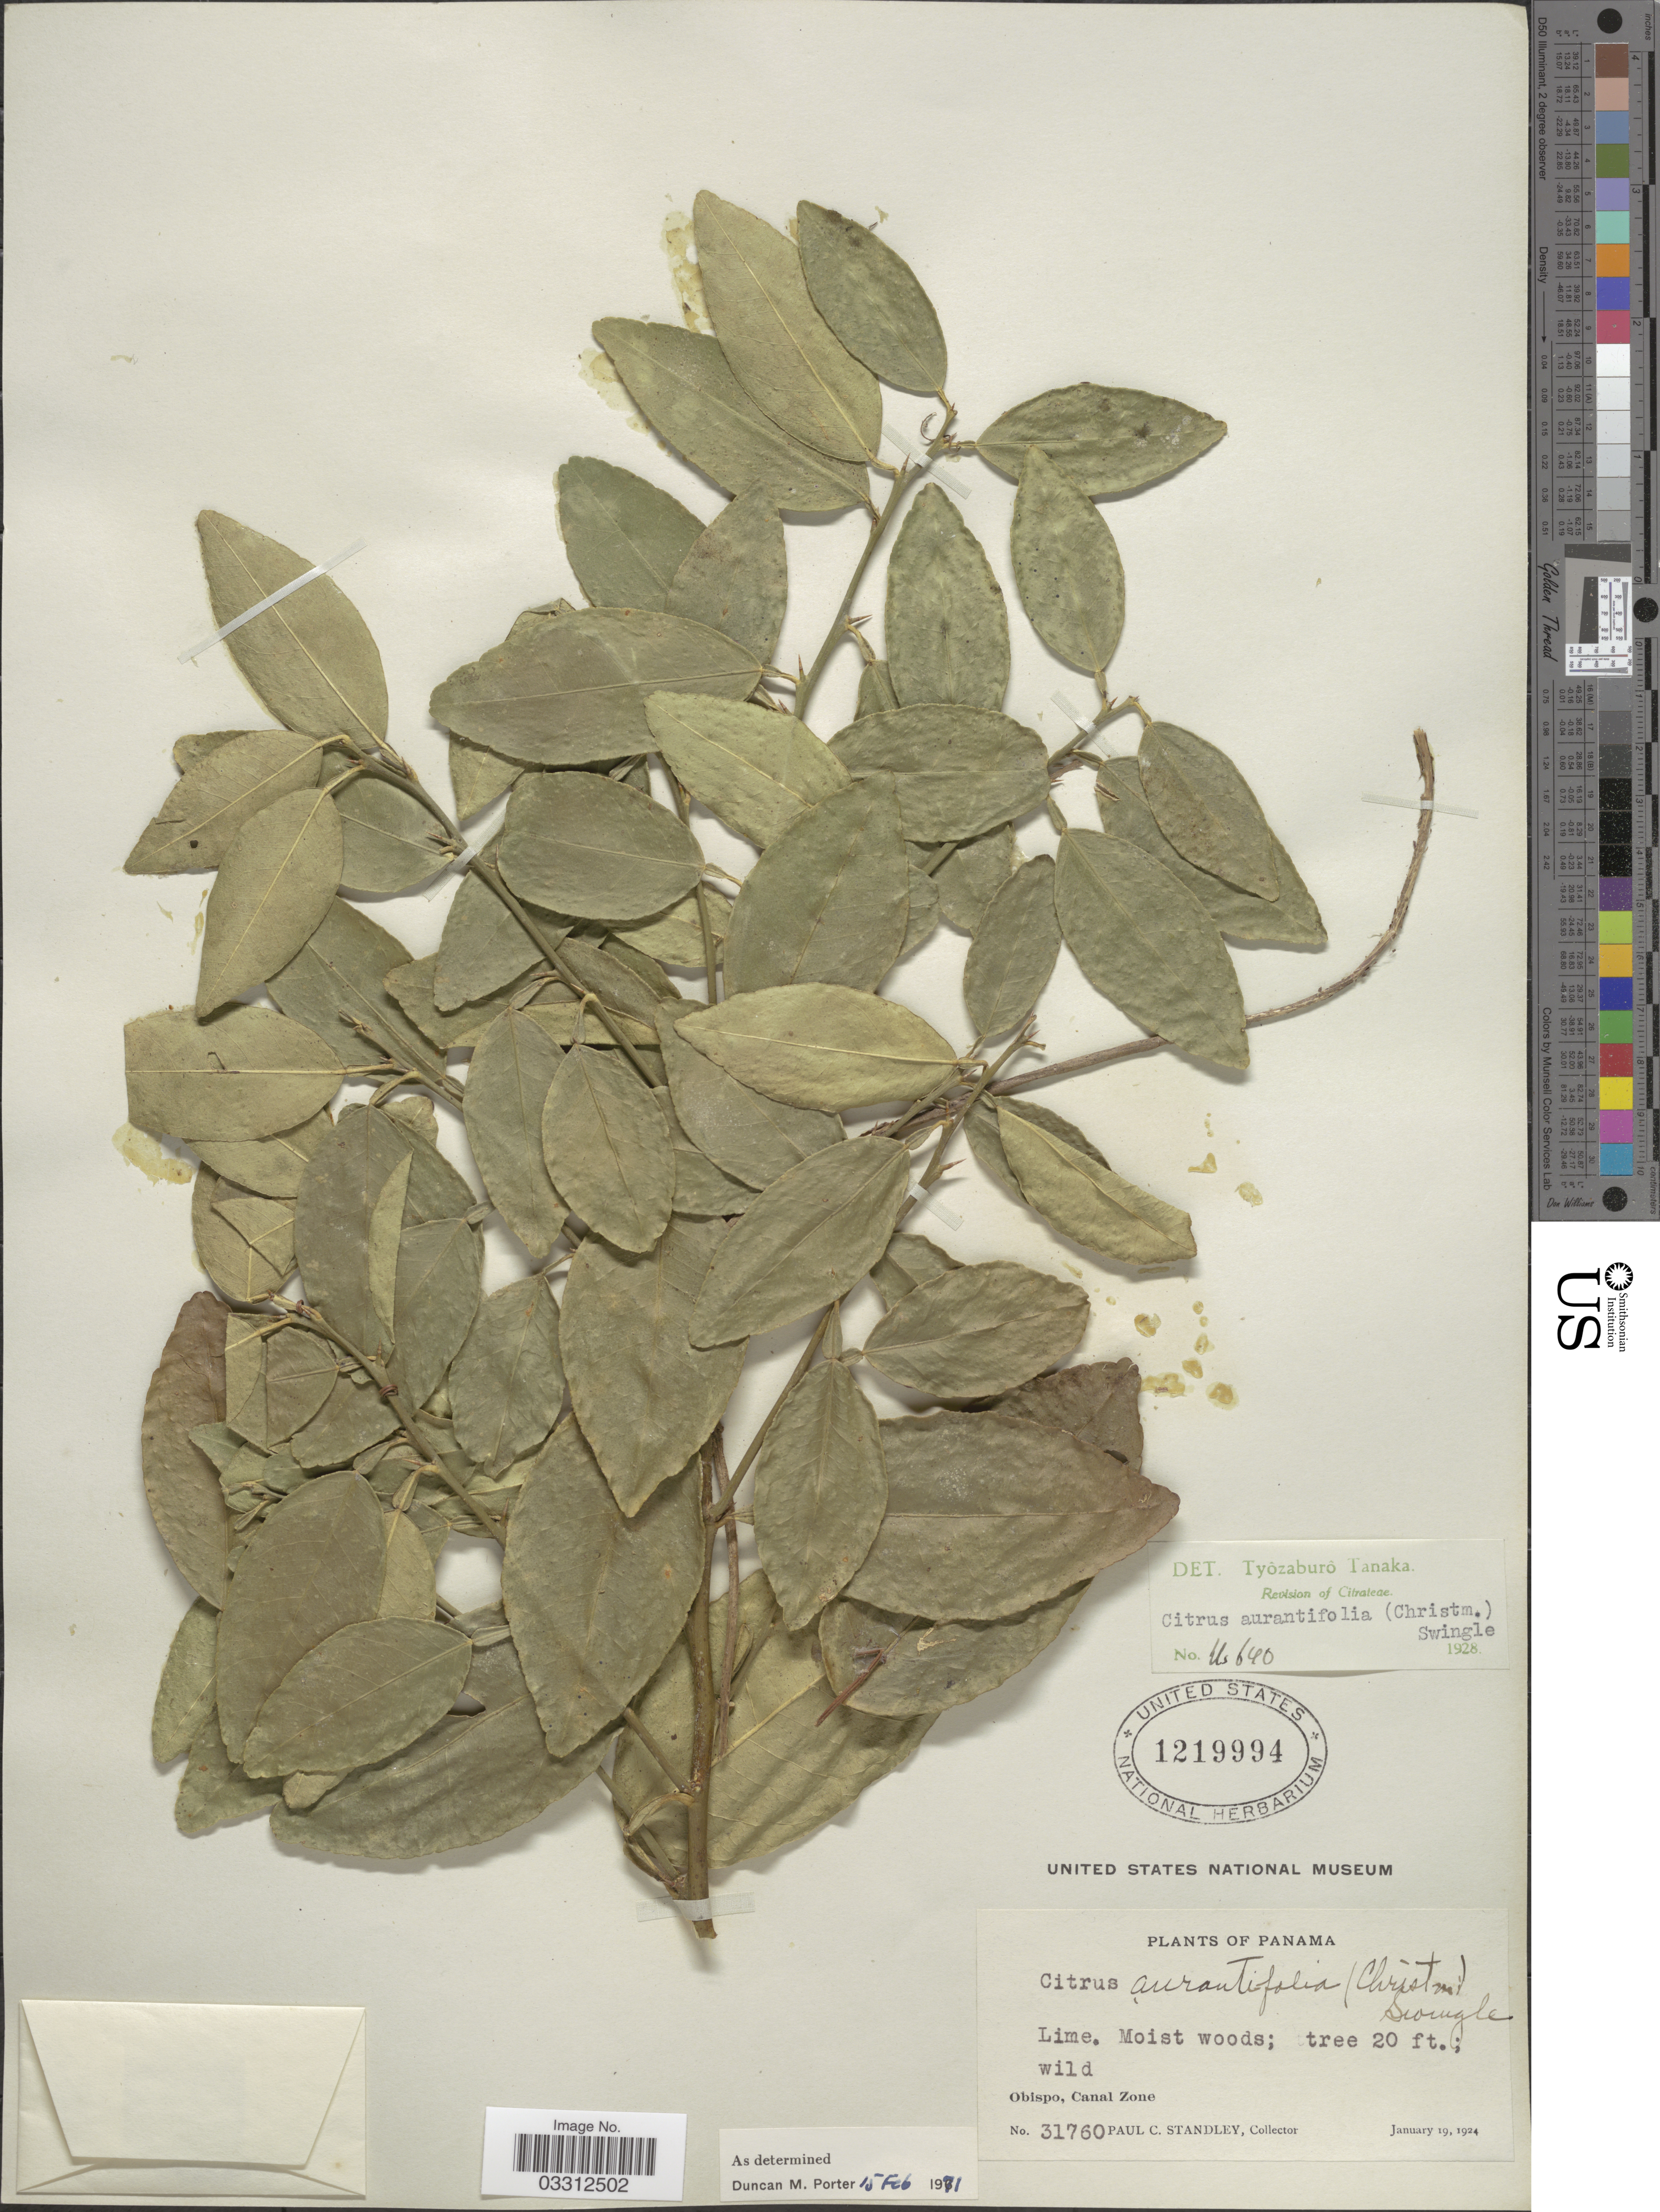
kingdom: Plantae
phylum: Tracheophyta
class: Magnoliopsida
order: Sapindales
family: Rutaceae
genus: Citrus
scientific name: Citrus x aurantifolia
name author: (Christm.) Swingle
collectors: P. C. Standley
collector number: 31760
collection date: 1924-01-19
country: Panama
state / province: Colón / Panamá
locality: Obispo, Canal Zone.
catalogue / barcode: US 1219994